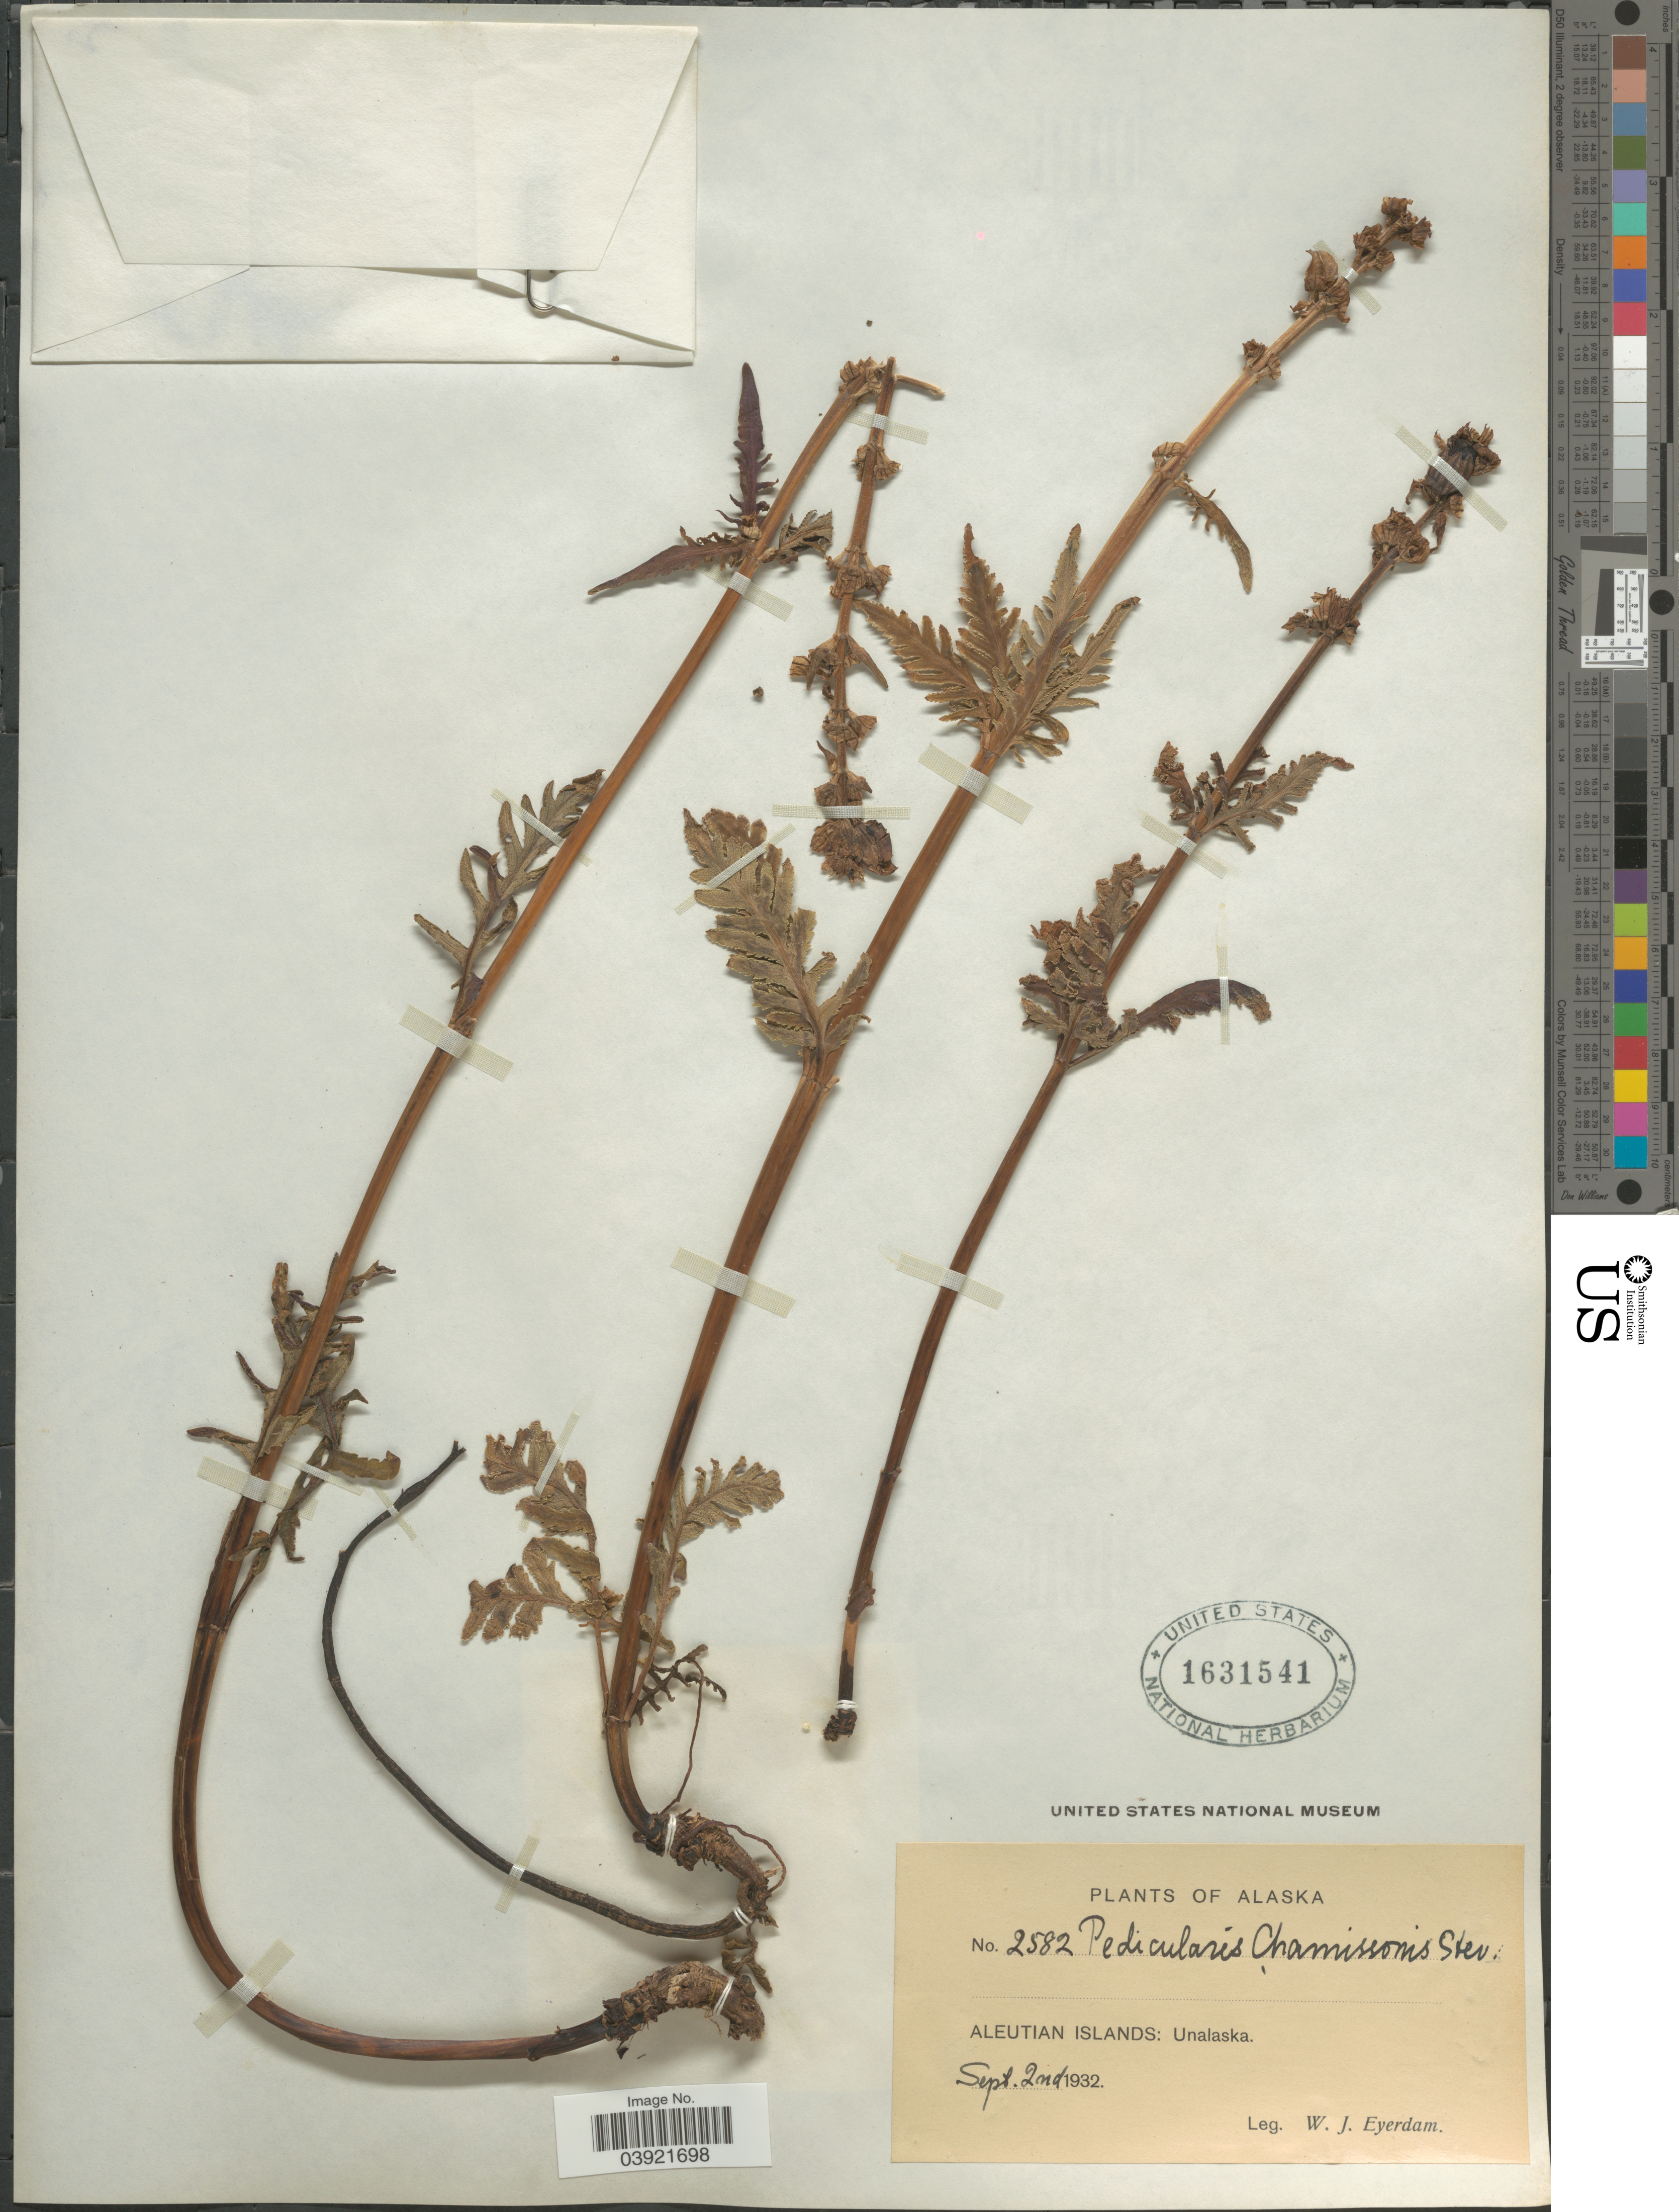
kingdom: Plantae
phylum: Tracheophyta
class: Magnoliopsida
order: Lamiales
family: Orobanchaceae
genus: Pedicularis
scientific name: Pedicularis chamissonis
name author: Steven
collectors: W. J. Eyerdam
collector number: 2582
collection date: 1932-09-02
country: United States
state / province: Alaska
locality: Aleutian Islands: Unalaska.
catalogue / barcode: US 1631541